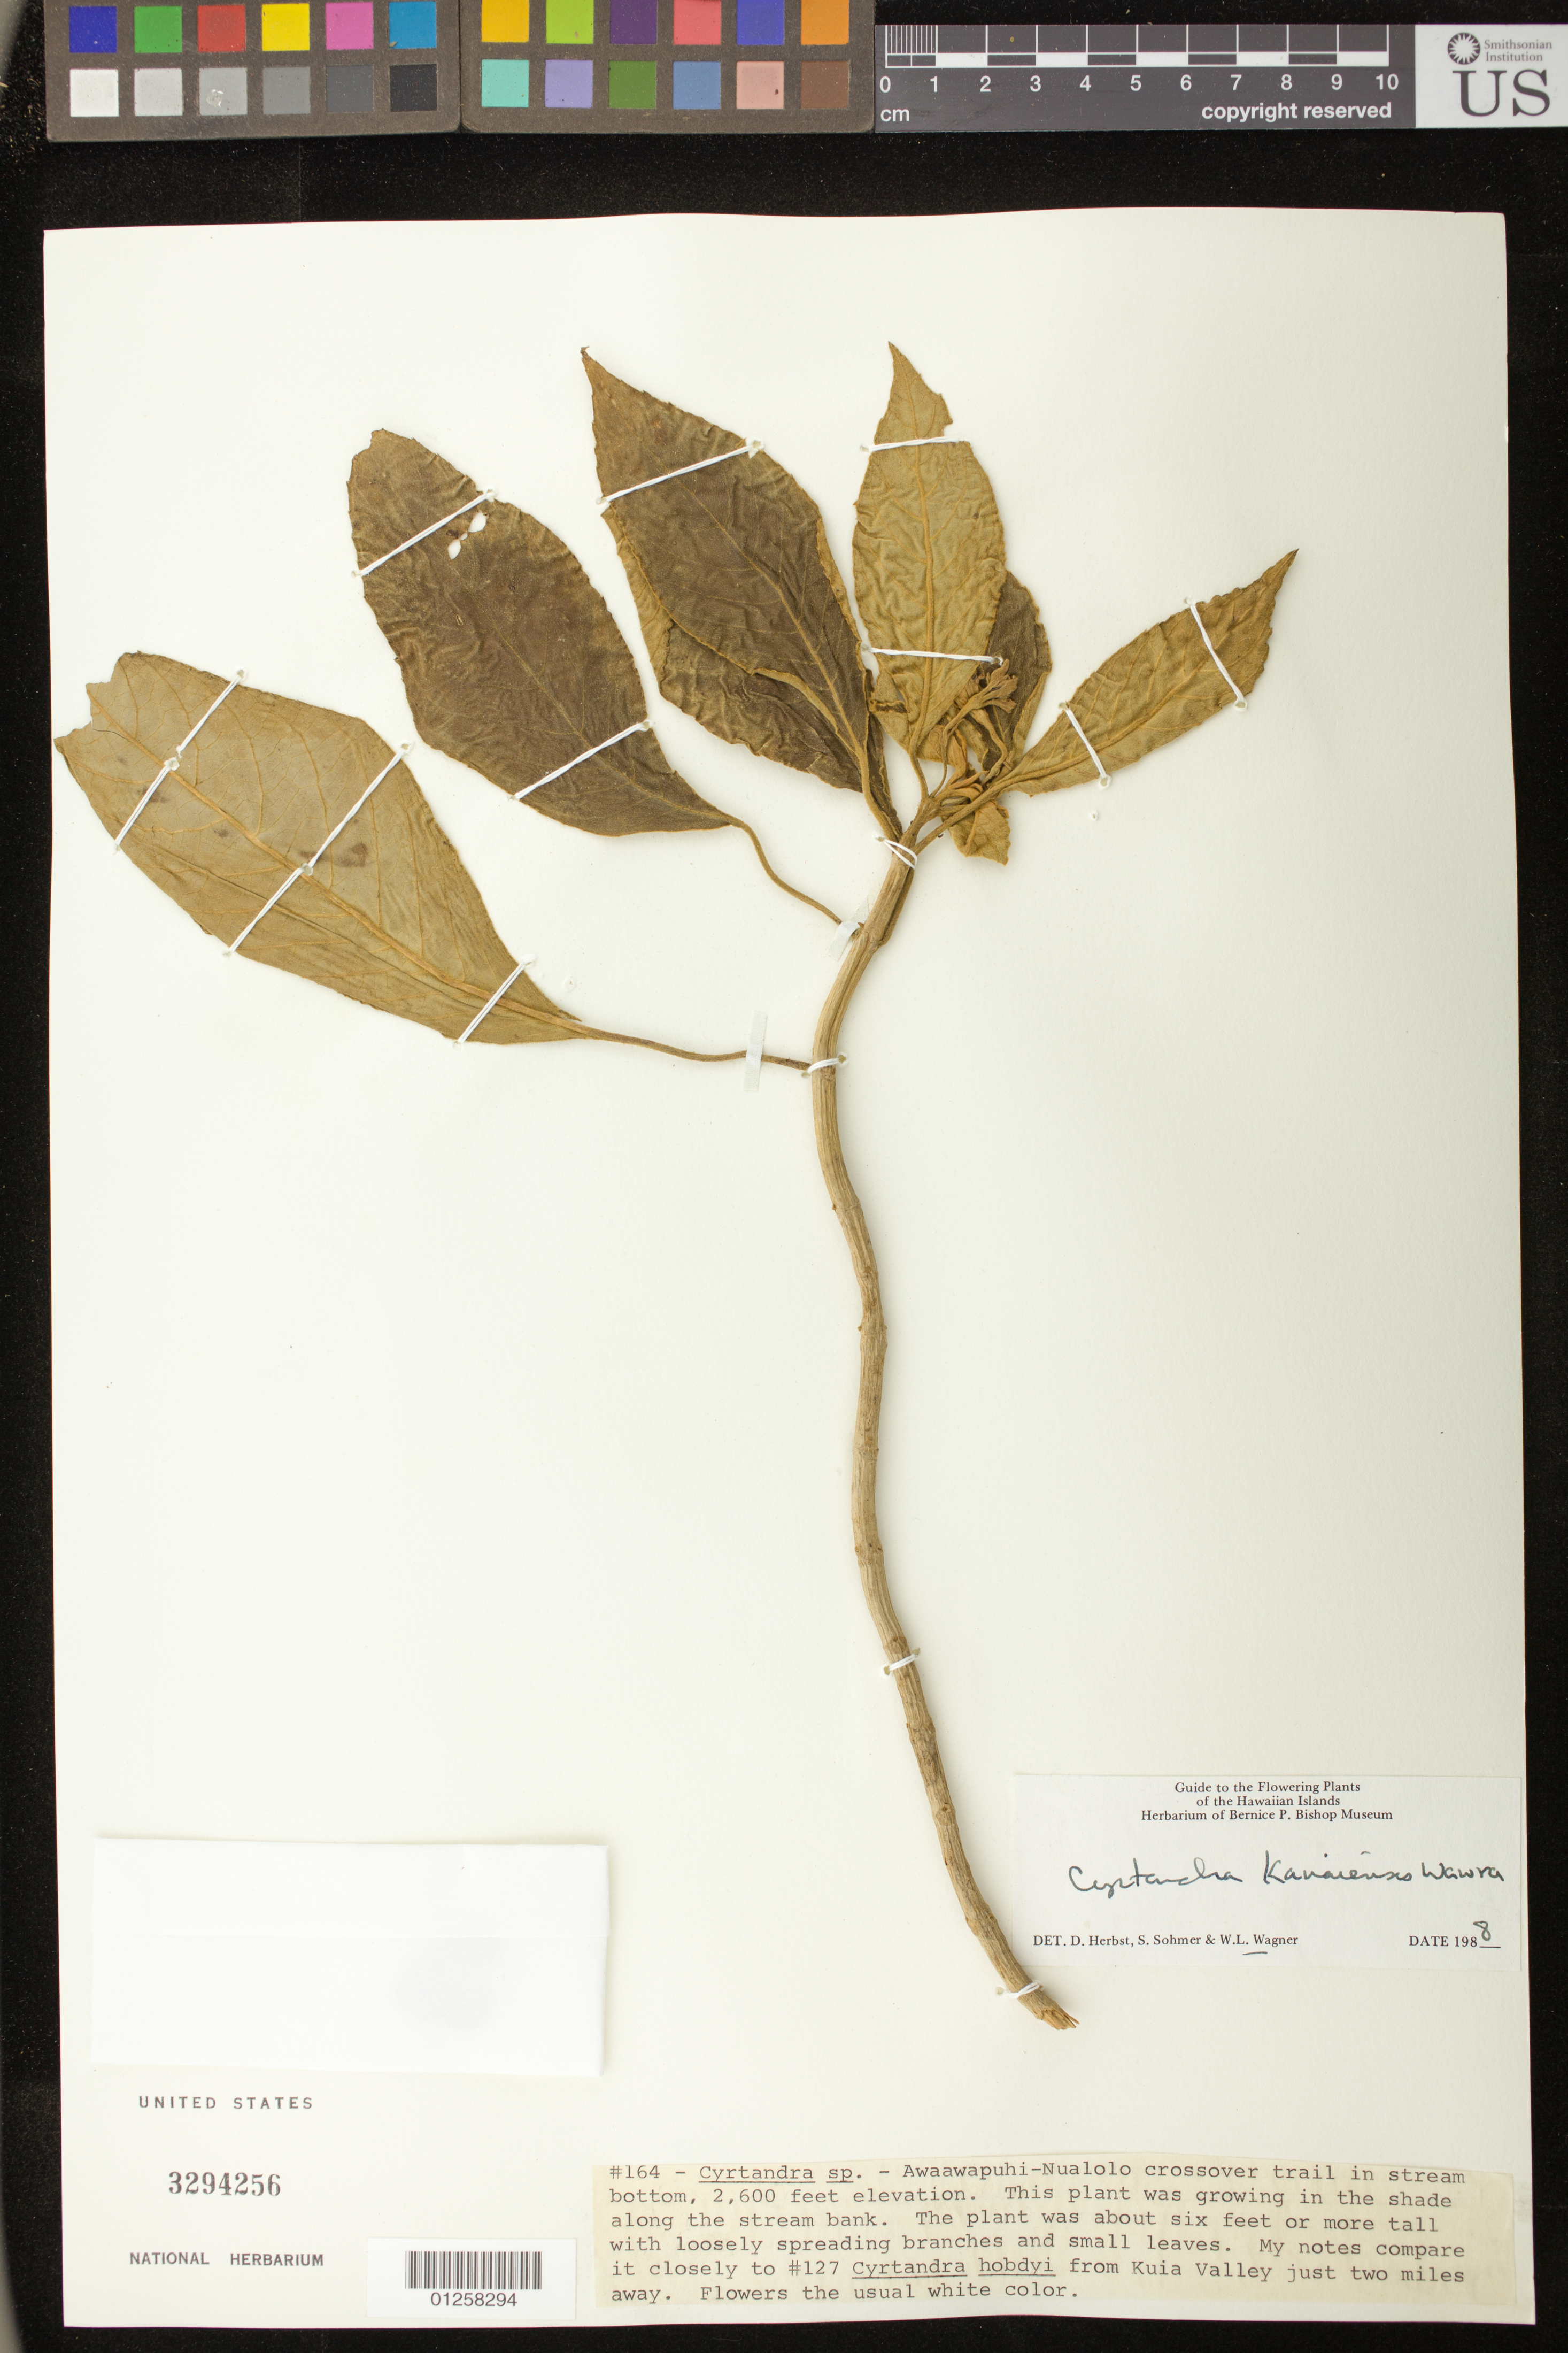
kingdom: Plantae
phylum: Tracheophyta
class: Magnoliopsida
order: Lamiales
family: Gesneriaceae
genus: Cyrtandra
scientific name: Cyrtandra kauaiensis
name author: Wawra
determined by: Herbst, D. R.; Sohmer, S. H.; Wagner, W. L.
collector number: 164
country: United States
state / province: Hawaii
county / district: Kauai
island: Kaua'i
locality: Awa'awapuhi-Nualolo crossover trail in stream bottom.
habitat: In the shade along the stream bank.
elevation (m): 792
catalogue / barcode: US 3294256